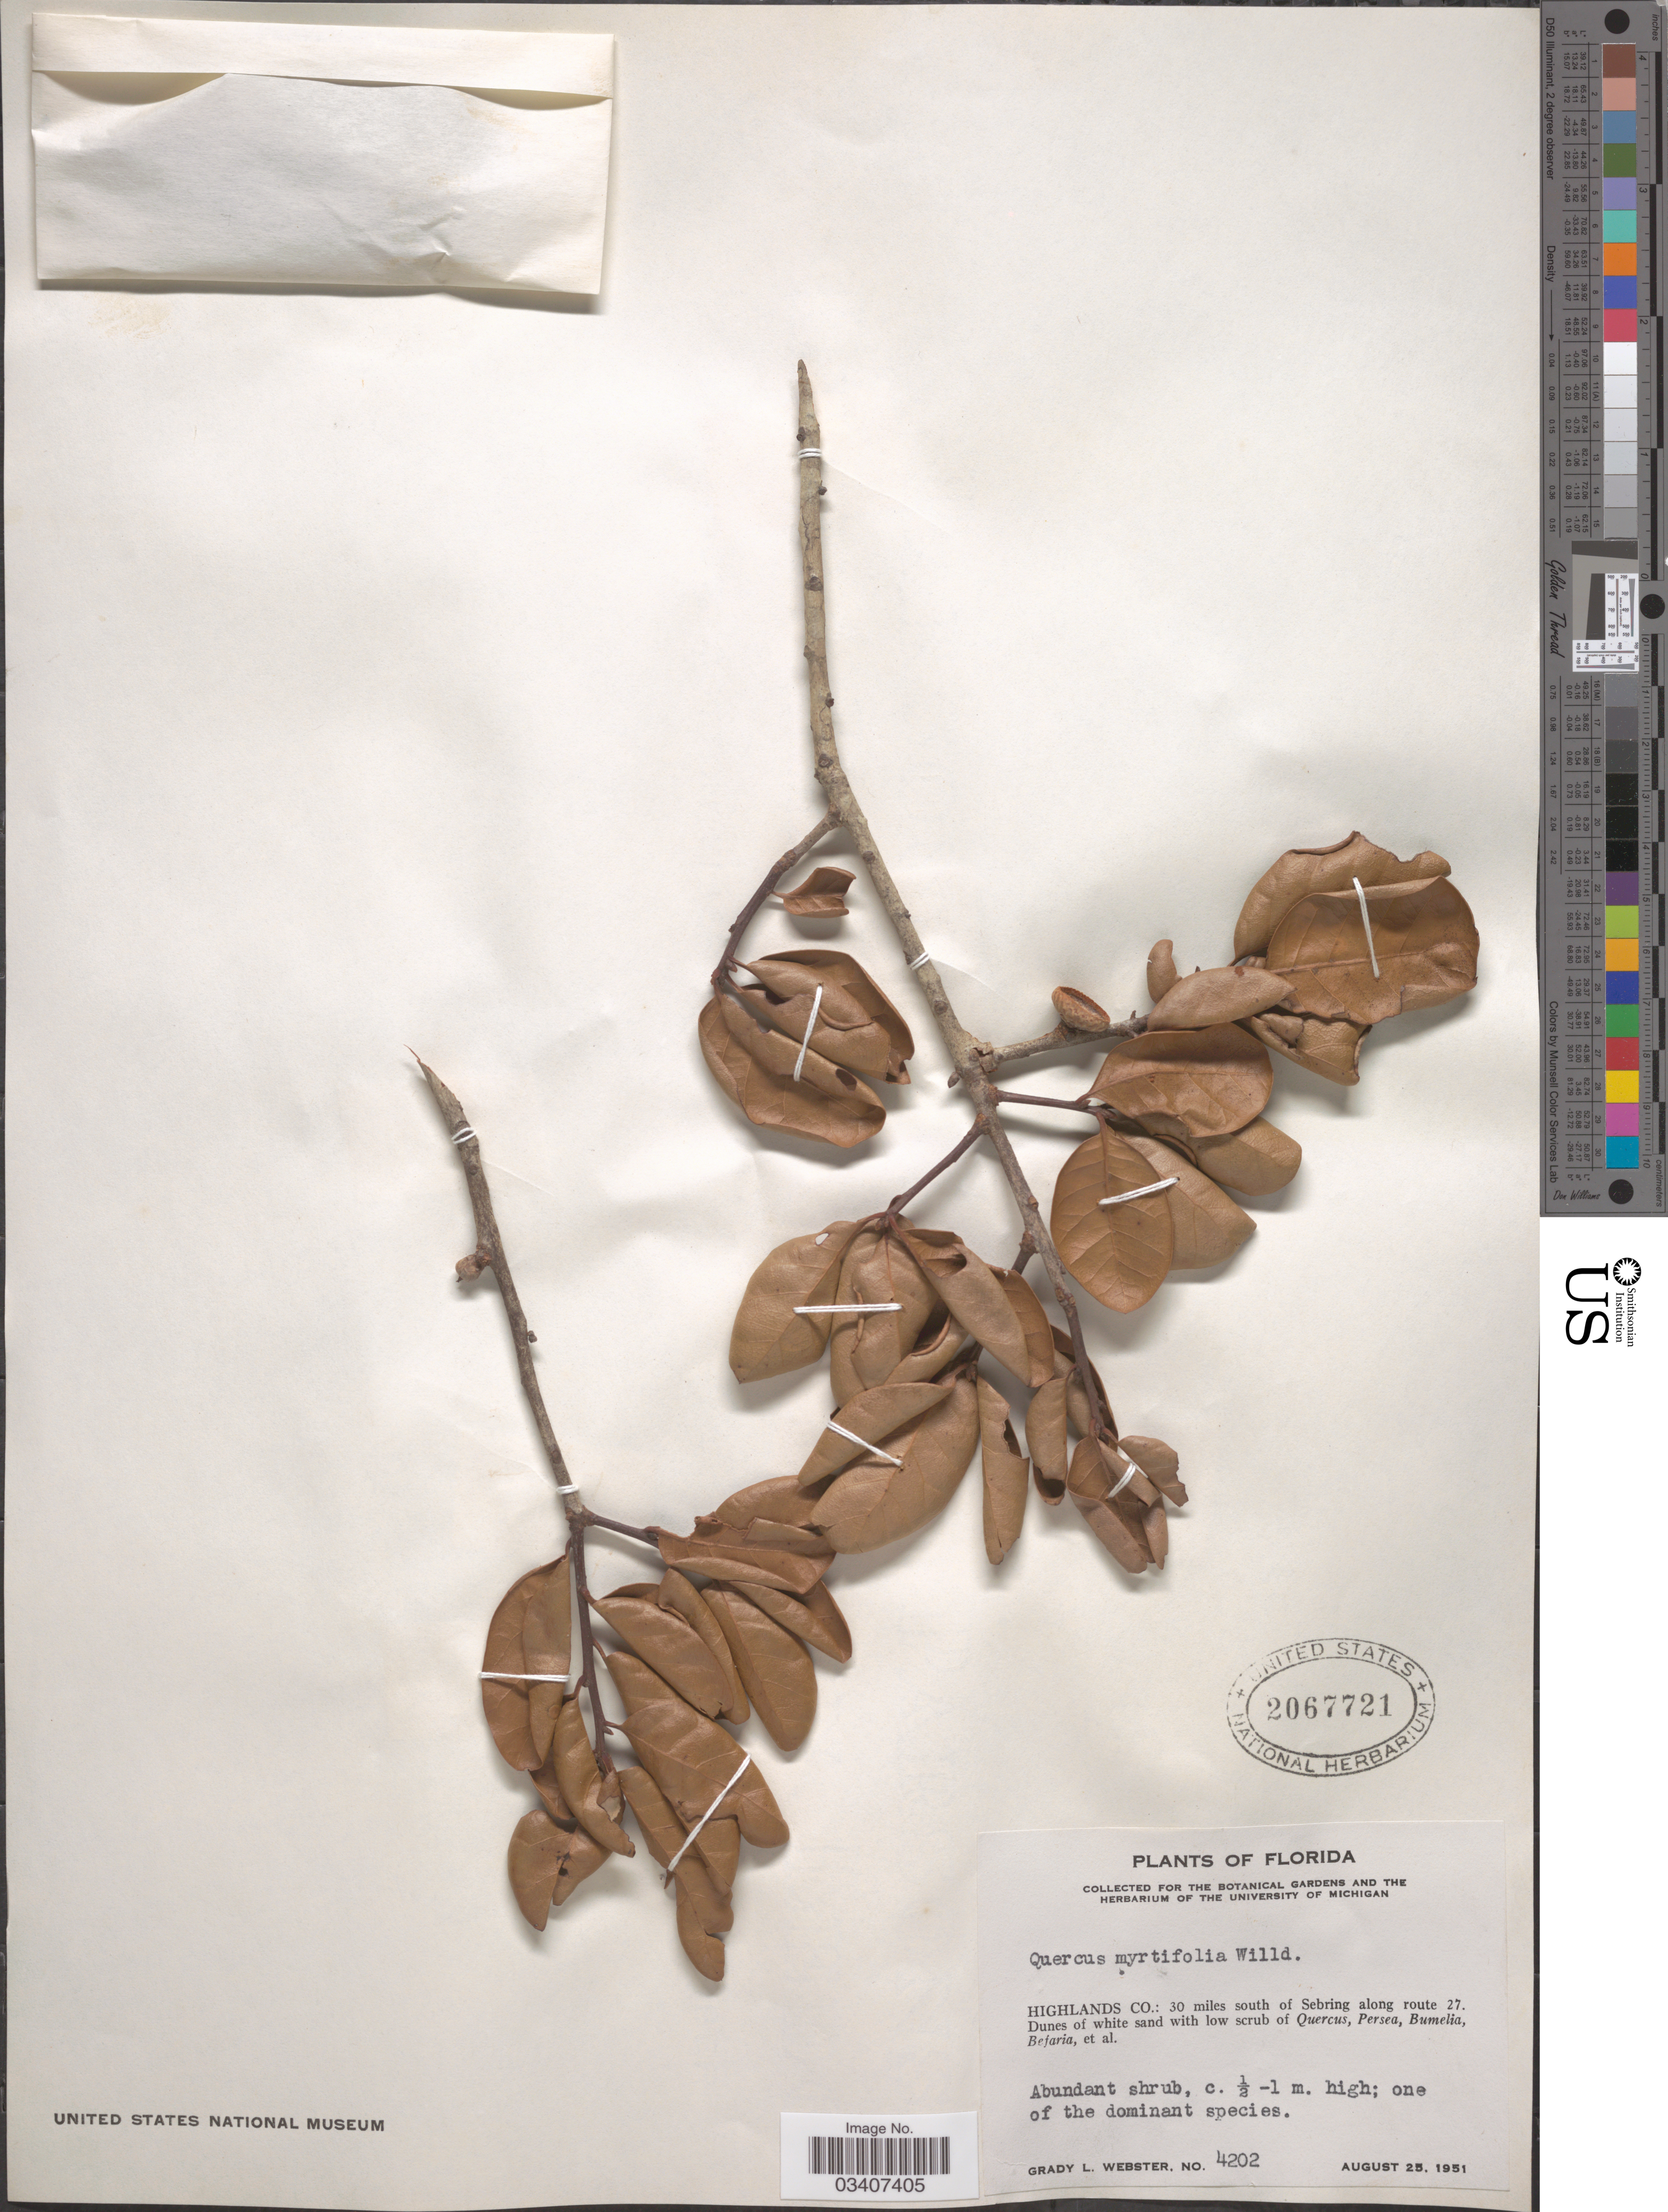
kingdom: Plantae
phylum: Tracheophyta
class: Magnoliopsida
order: Fagales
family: Fagaceae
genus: Quercus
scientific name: Quercus myrtifolia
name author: Willd.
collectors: G. L. Webster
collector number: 4202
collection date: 1951-08-25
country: United States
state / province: Florida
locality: Highlands Co.: 30 miles south of Sebring along route 27.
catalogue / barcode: US 2067721